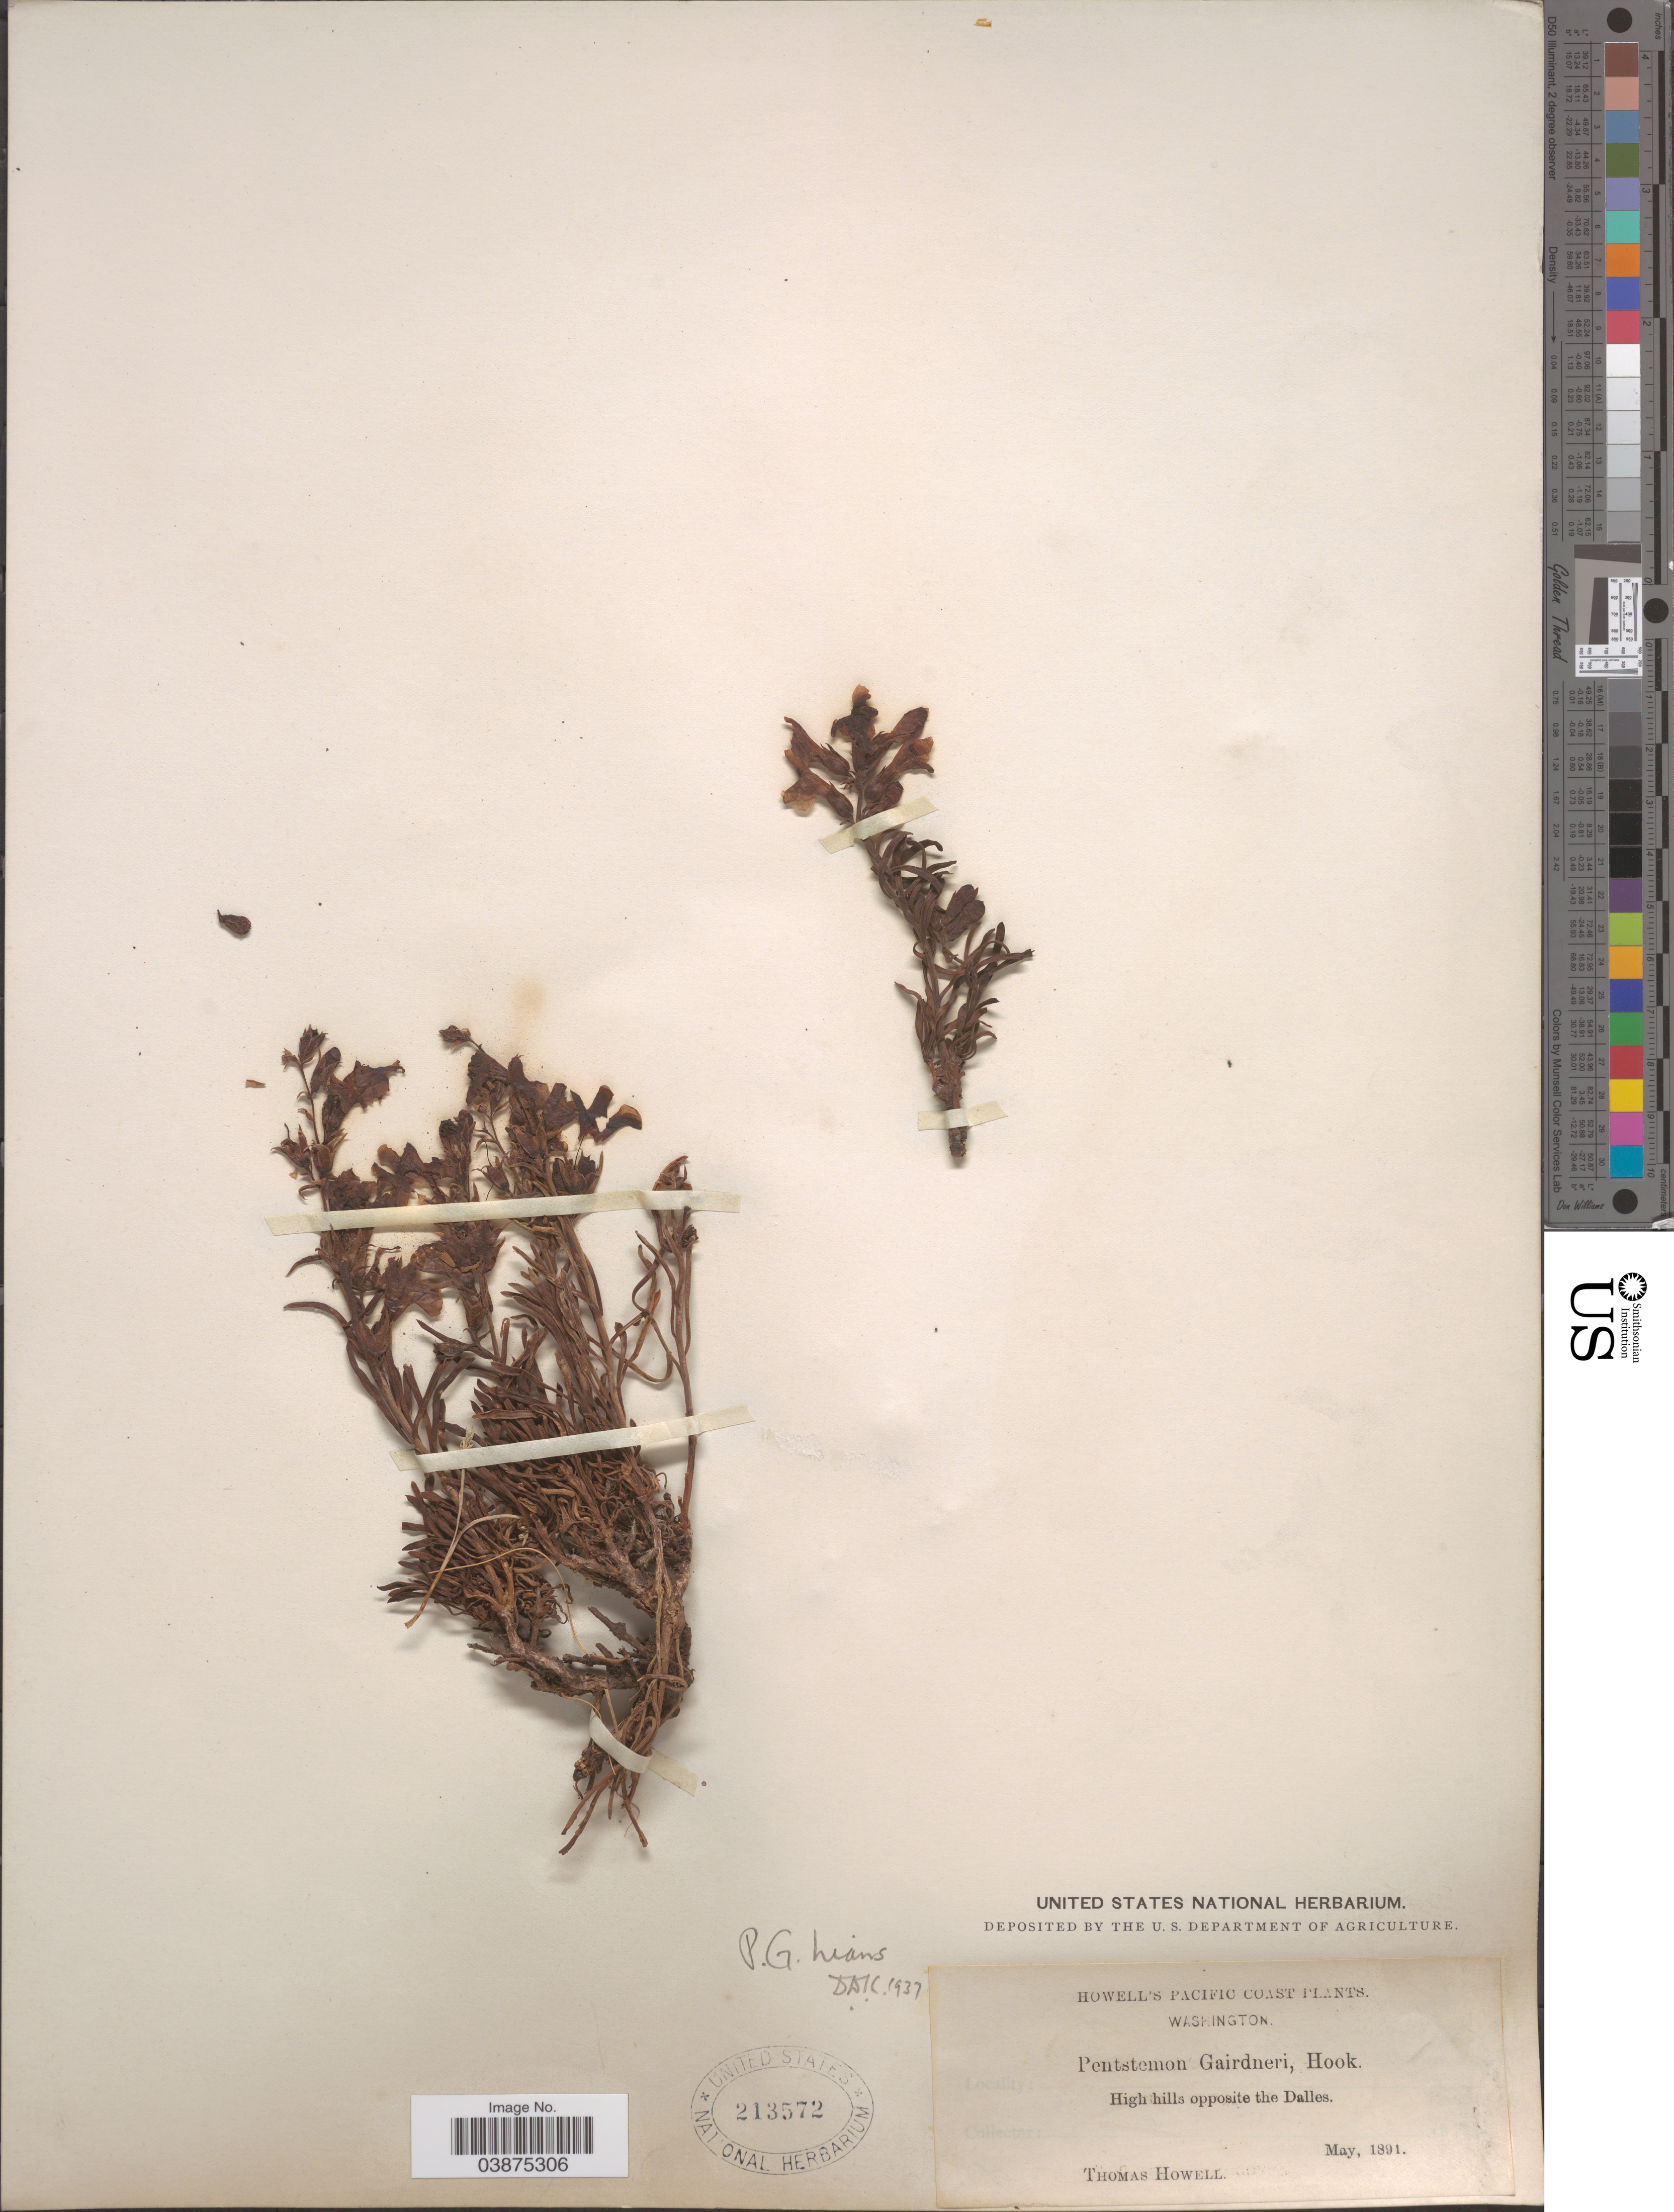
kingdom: Plantae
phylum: Tracheophyta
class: Magnoliopsida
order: Lamiales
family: Plantaginaceae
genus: Penstemon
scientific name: Penstemon gairdneri subsp. hians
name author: (Piper) D.D. Keck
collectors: T. Howell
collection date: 1891-05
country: United States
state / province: Washington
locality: Pacific Coast. High hills opposite the Dalles.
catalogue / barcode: US 213572